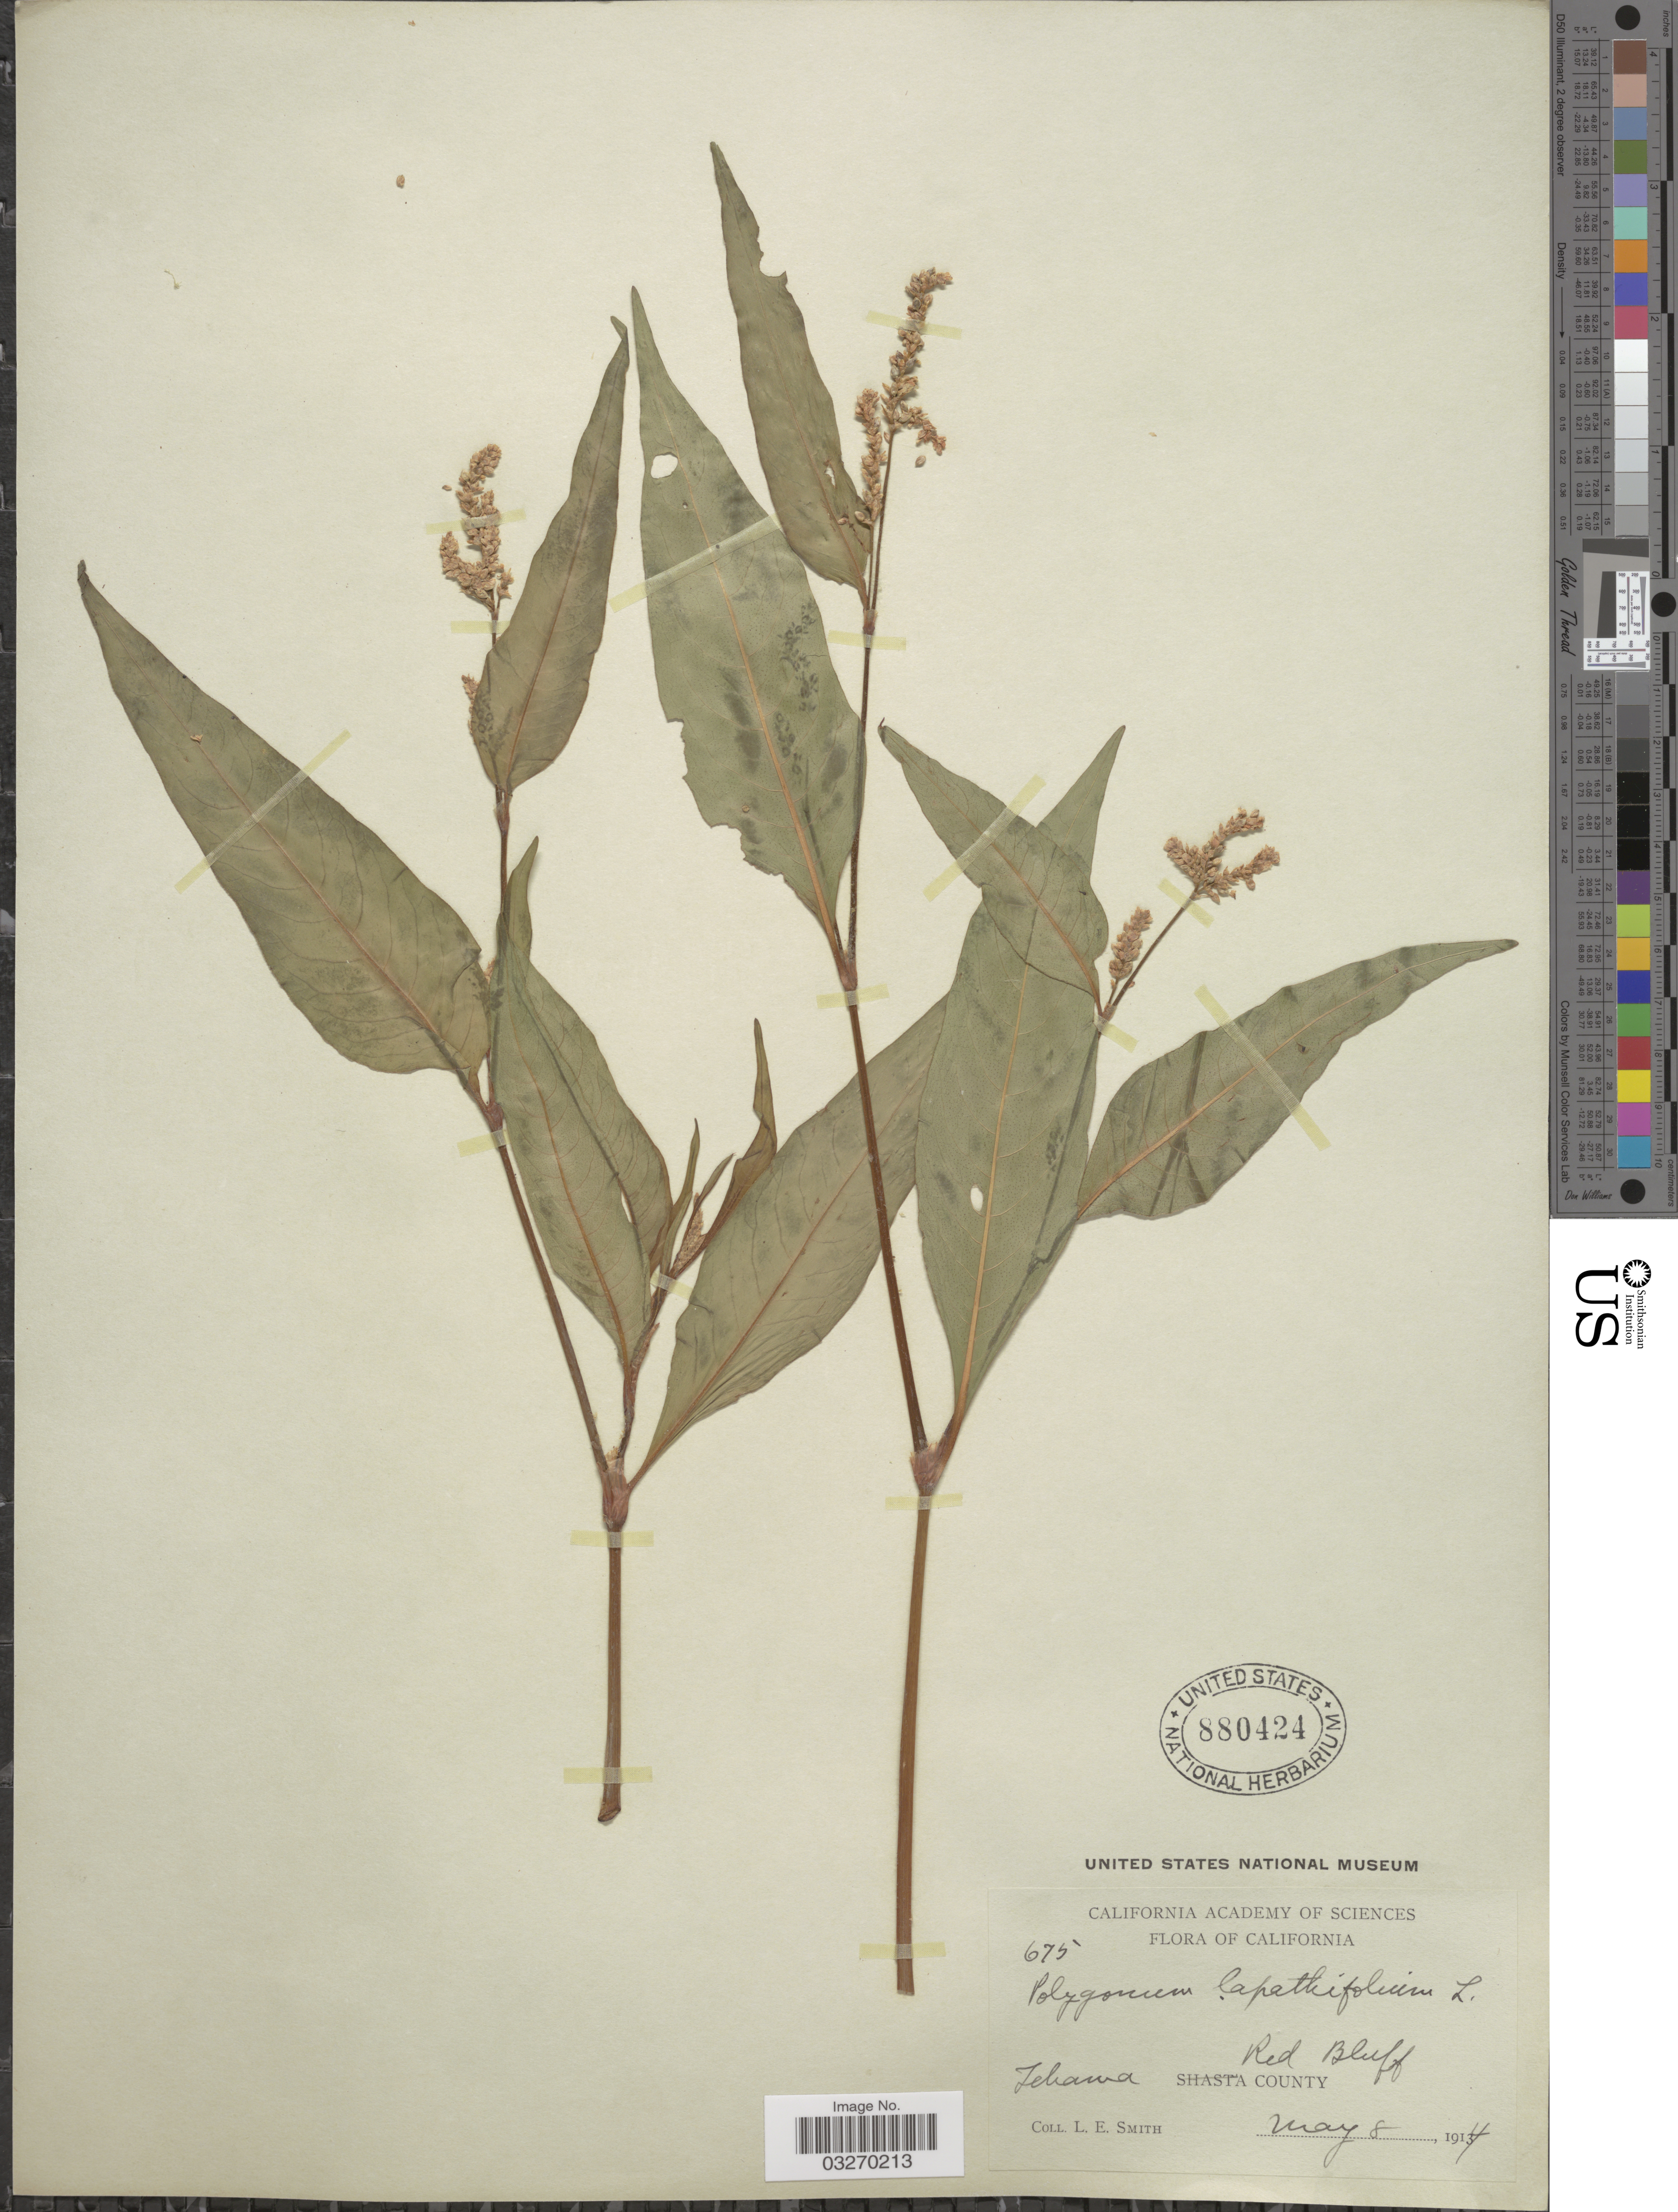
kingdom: Plantae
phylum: Tracheophyta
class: Magnoliopsida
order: Caryophyllales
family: Polygonaceae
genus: Persicaria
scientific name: Persicaria lapathifolia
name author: (L.) Delarbre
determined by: Atha, D. E.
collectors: L. E. Smith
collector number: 675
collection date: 1914-05-05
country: United States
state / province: California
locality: Tehama Red Bluff.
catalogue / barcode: US 880424